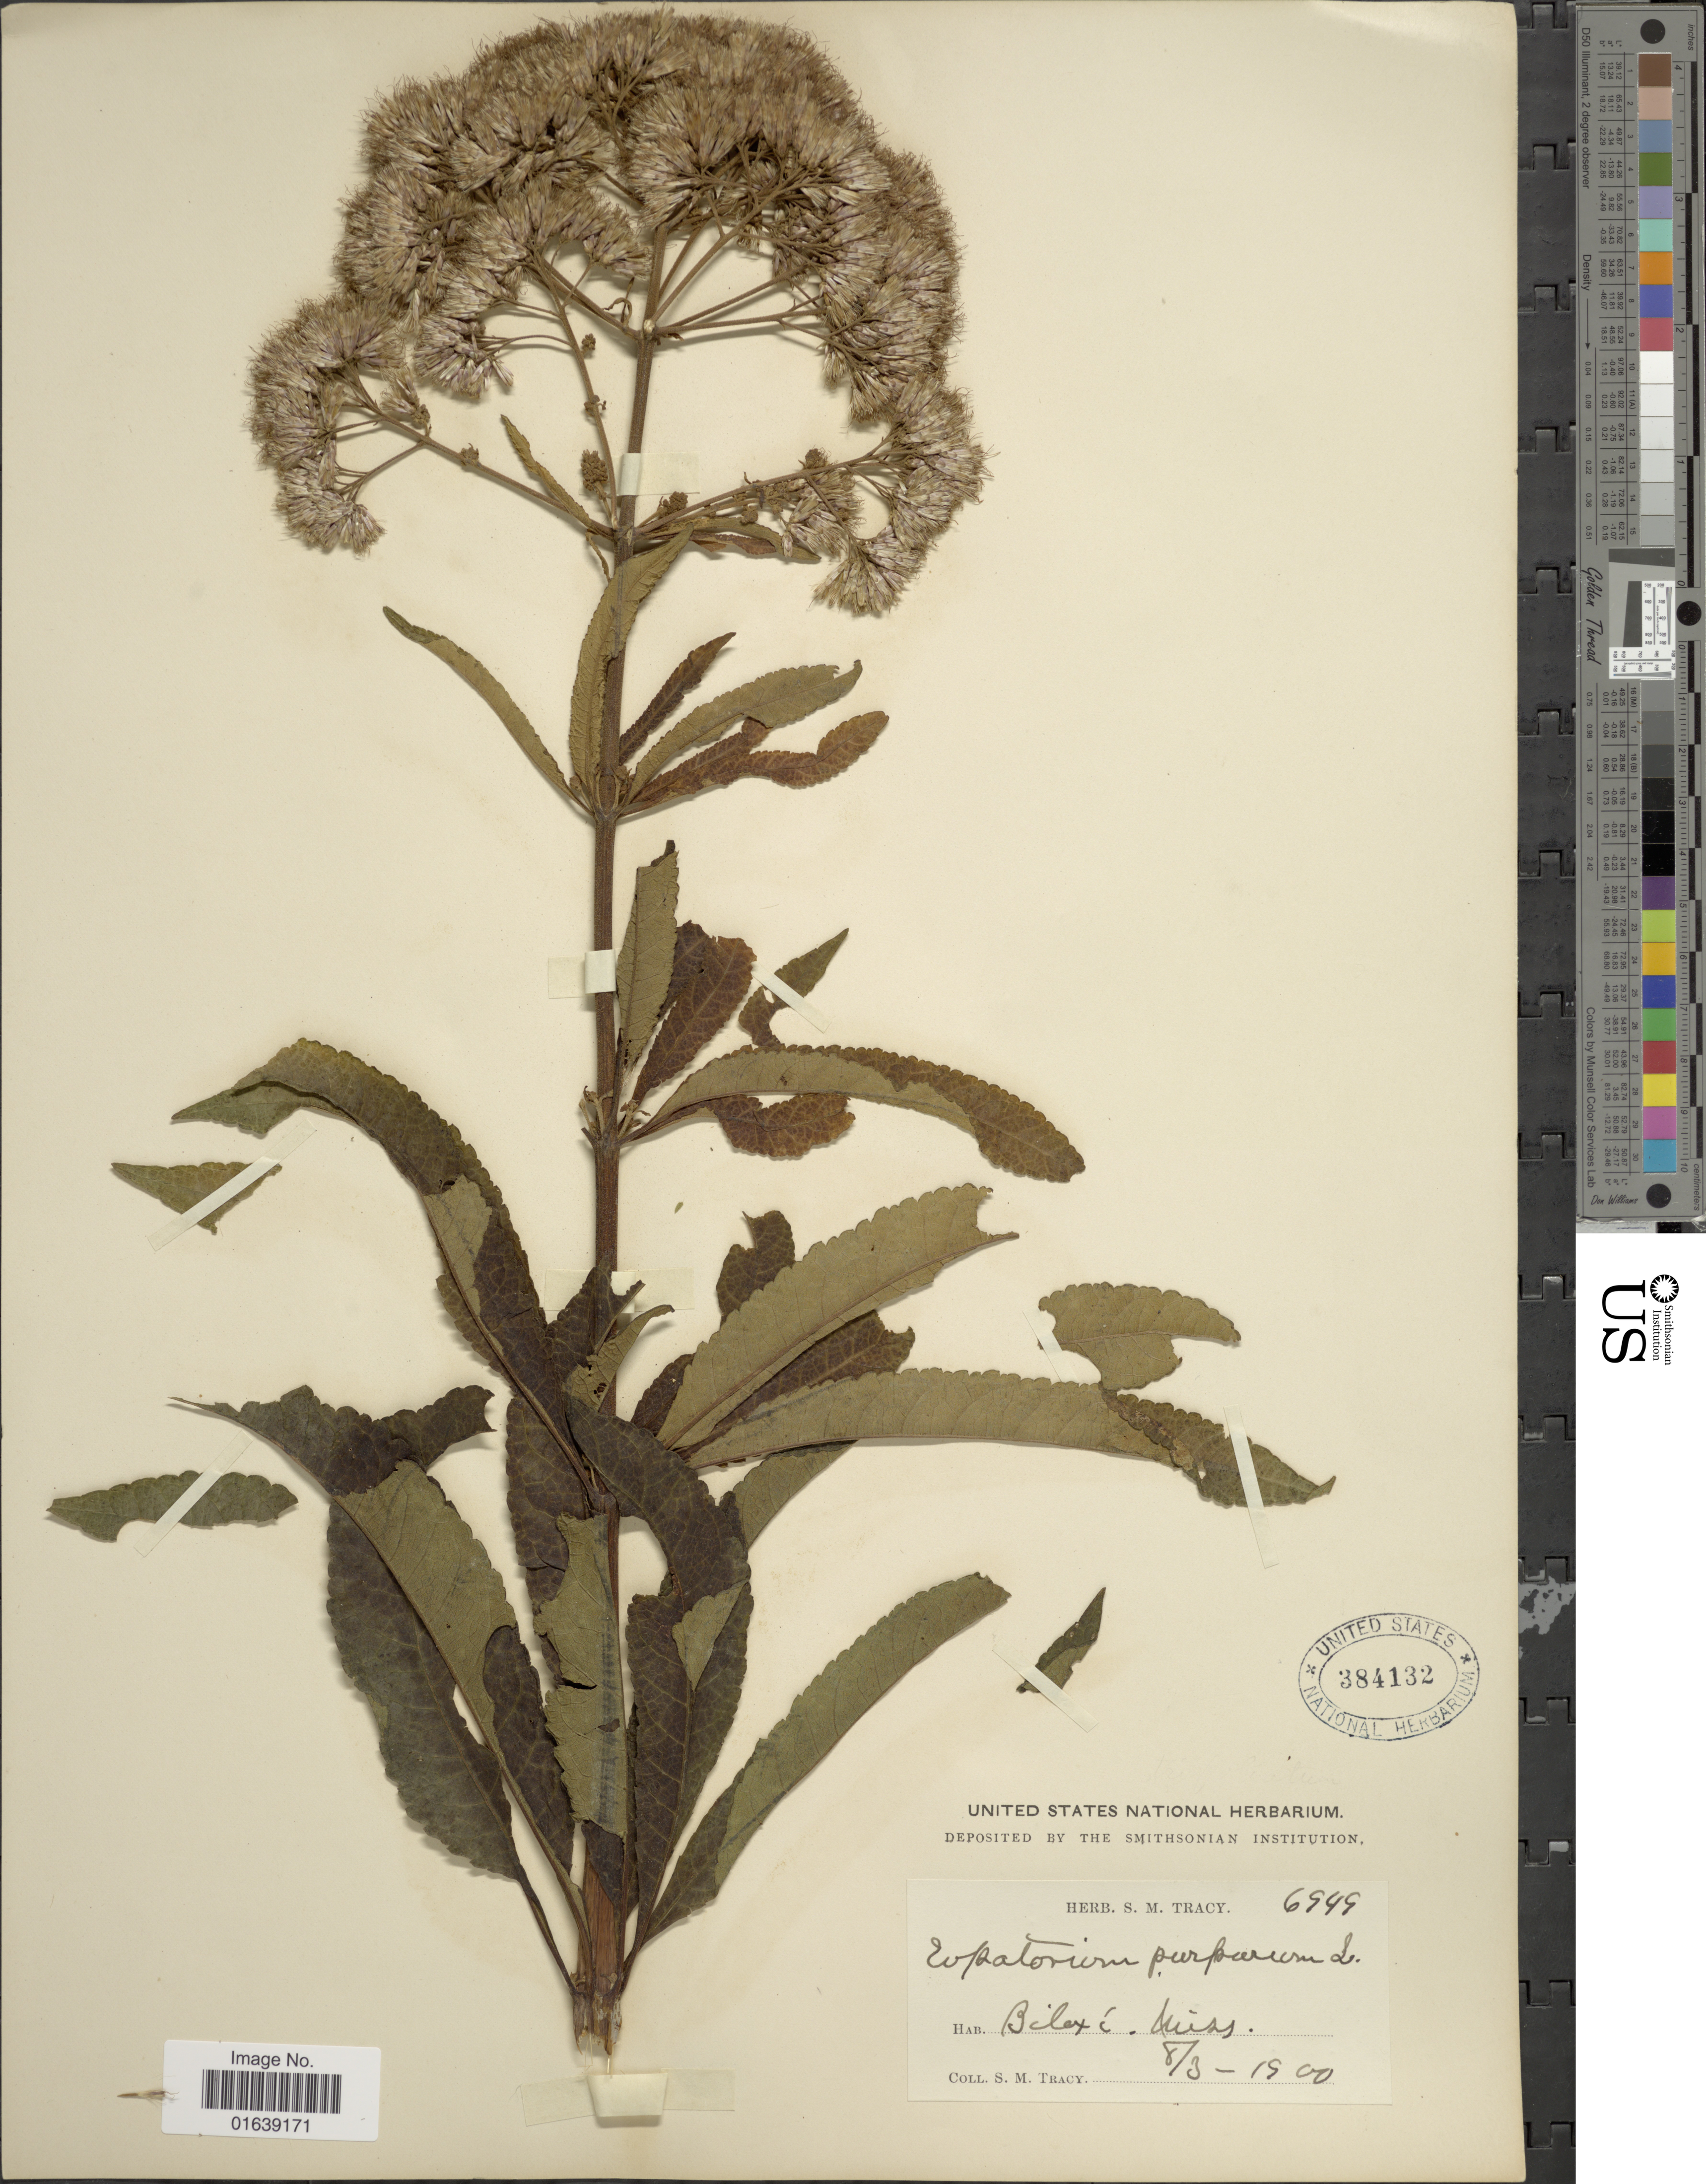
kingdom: Plantae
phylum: Tracheophyta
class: Magnoliopsida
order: Asterales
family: Asteraceae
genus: Eupatorium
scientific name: Eupatorium fistulosum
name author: Barratt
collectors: S. M. Tracy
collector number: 6949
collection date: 1900-03-08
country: United States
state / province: Mississippi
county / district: Harrison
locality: Biloxi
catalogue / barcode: US 384132